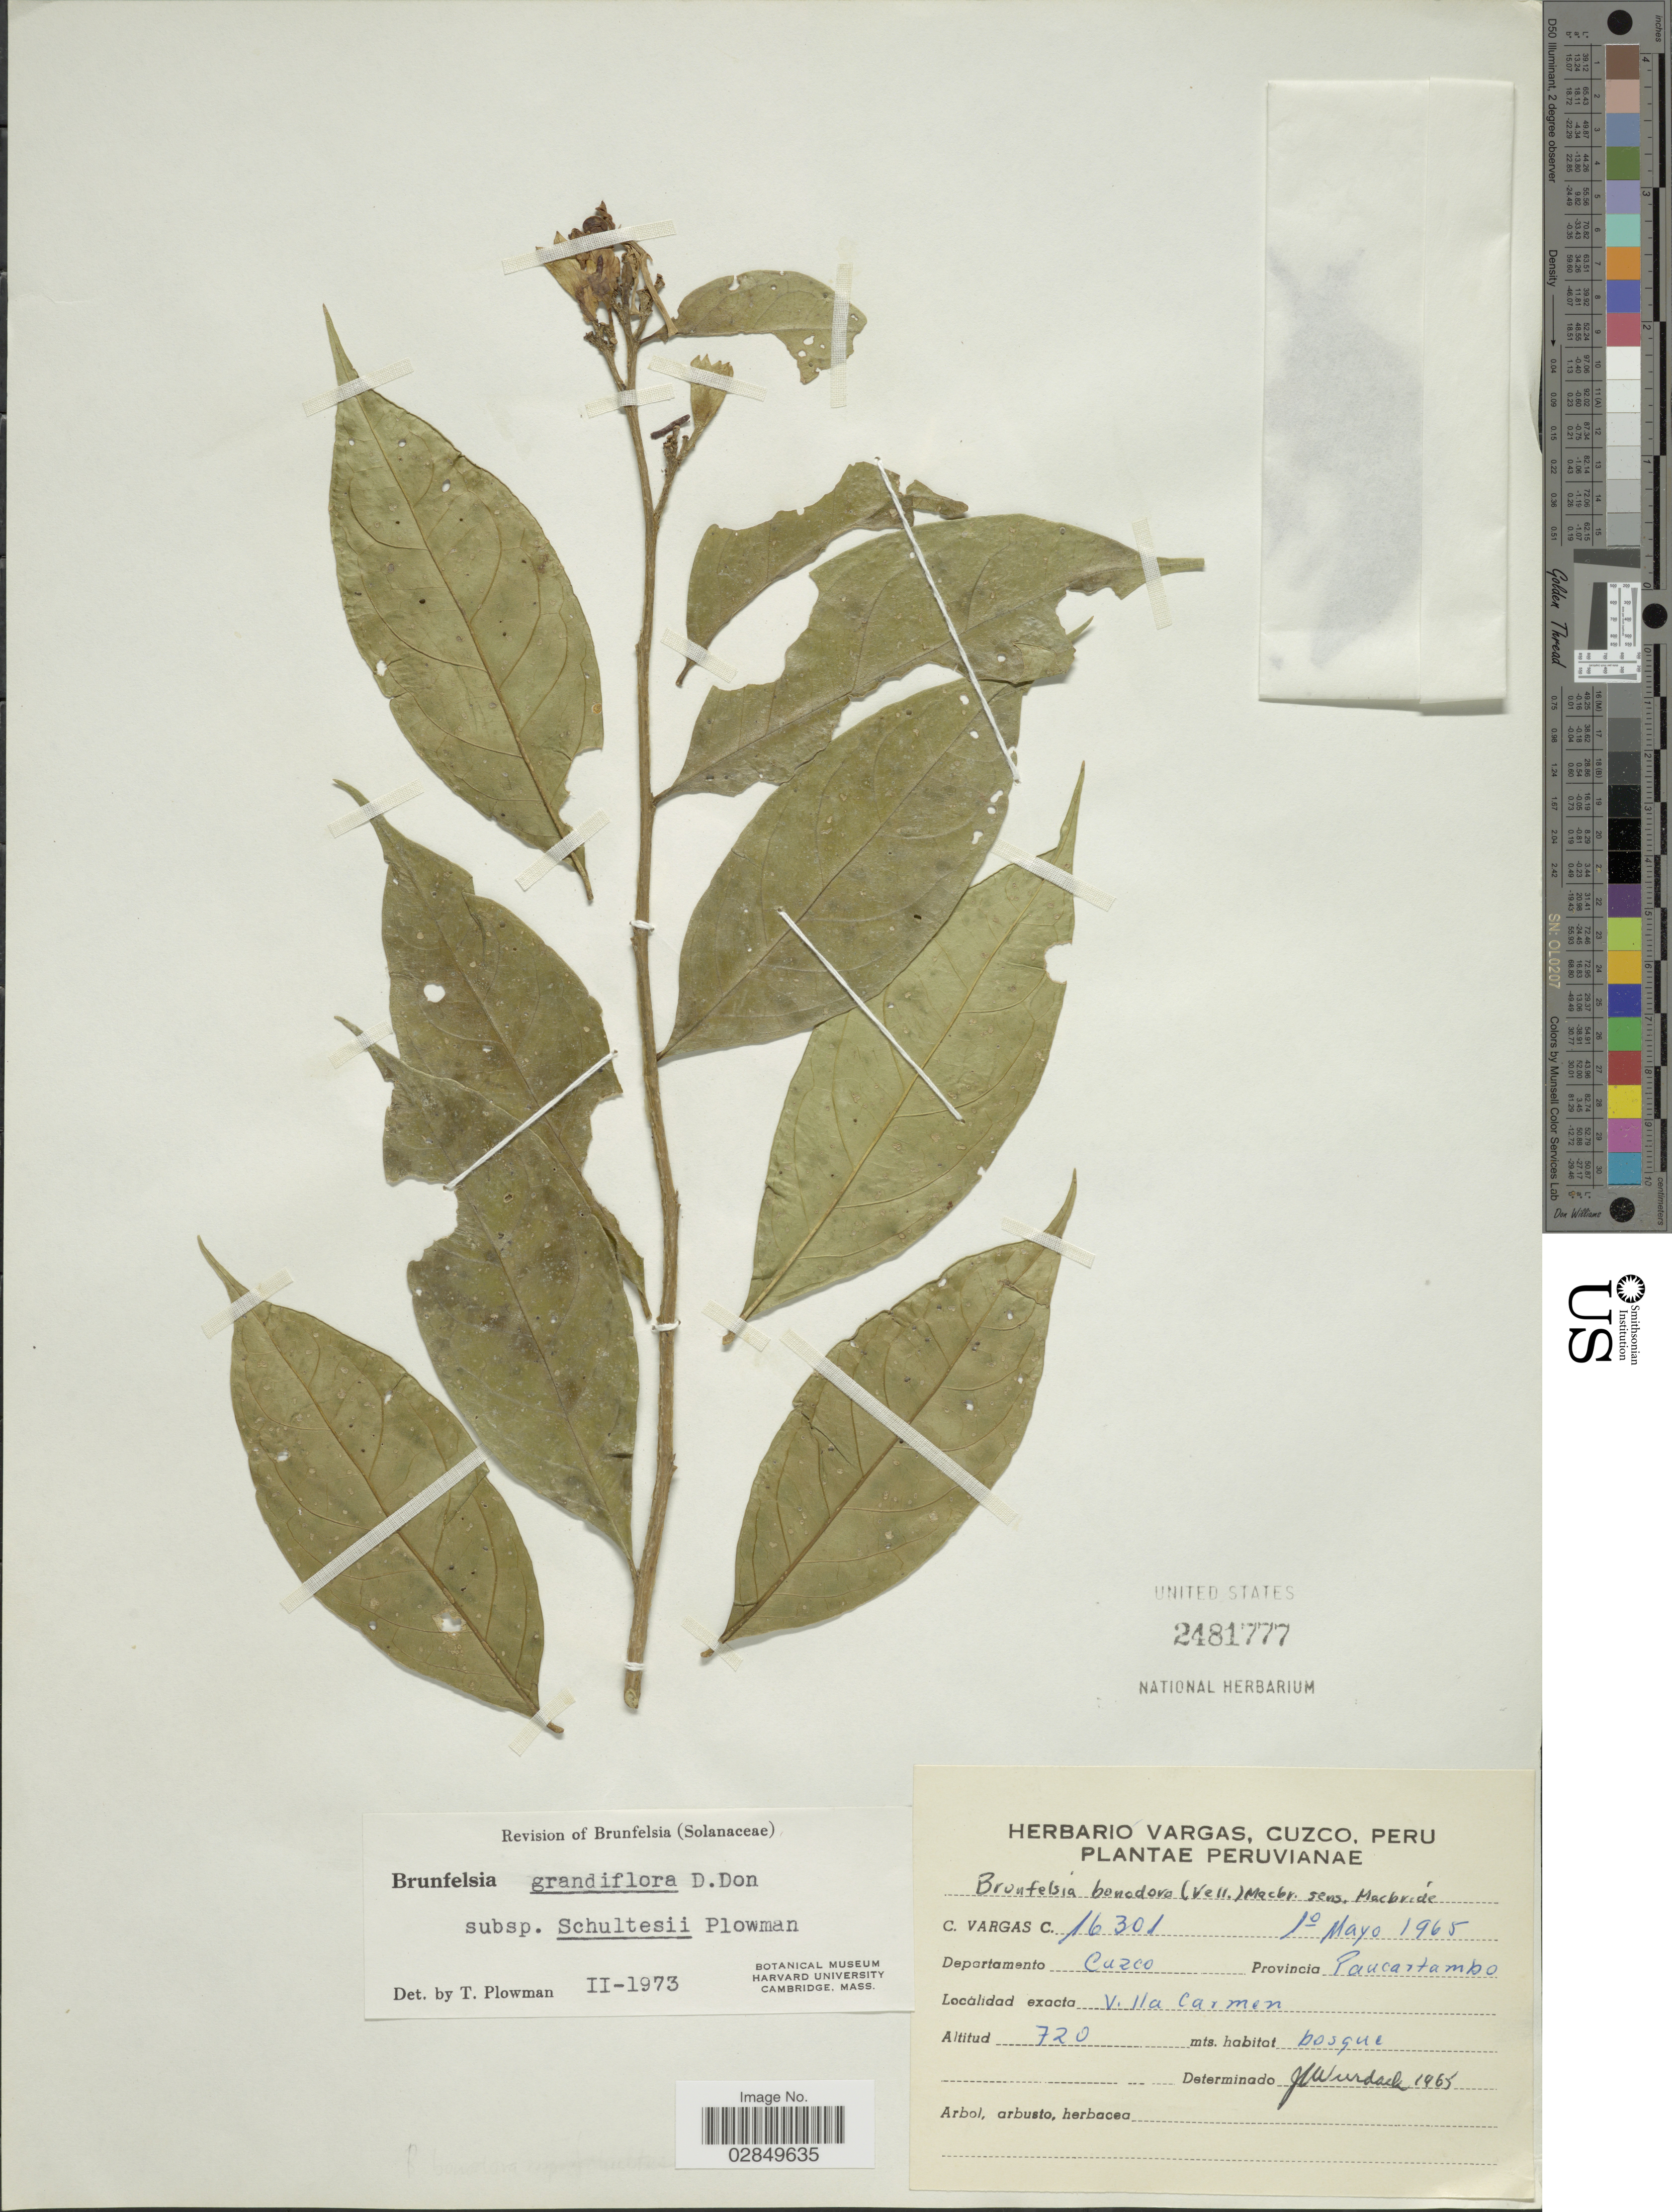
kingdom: Plantae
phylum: Tracheophyta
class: Magnoliopsida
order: Solanales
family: Solanaceae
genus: Brunfelsia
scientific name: Brunfelsia grandiflora subsp. schultesii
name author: Plowman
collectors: C. Vargas Calderón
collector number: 16301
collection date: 1965-05-01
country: Peru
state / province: Cusco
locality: Departamento Cuzco, Provincia Paucartambo, villa Carmen.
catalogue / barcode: US 2481777